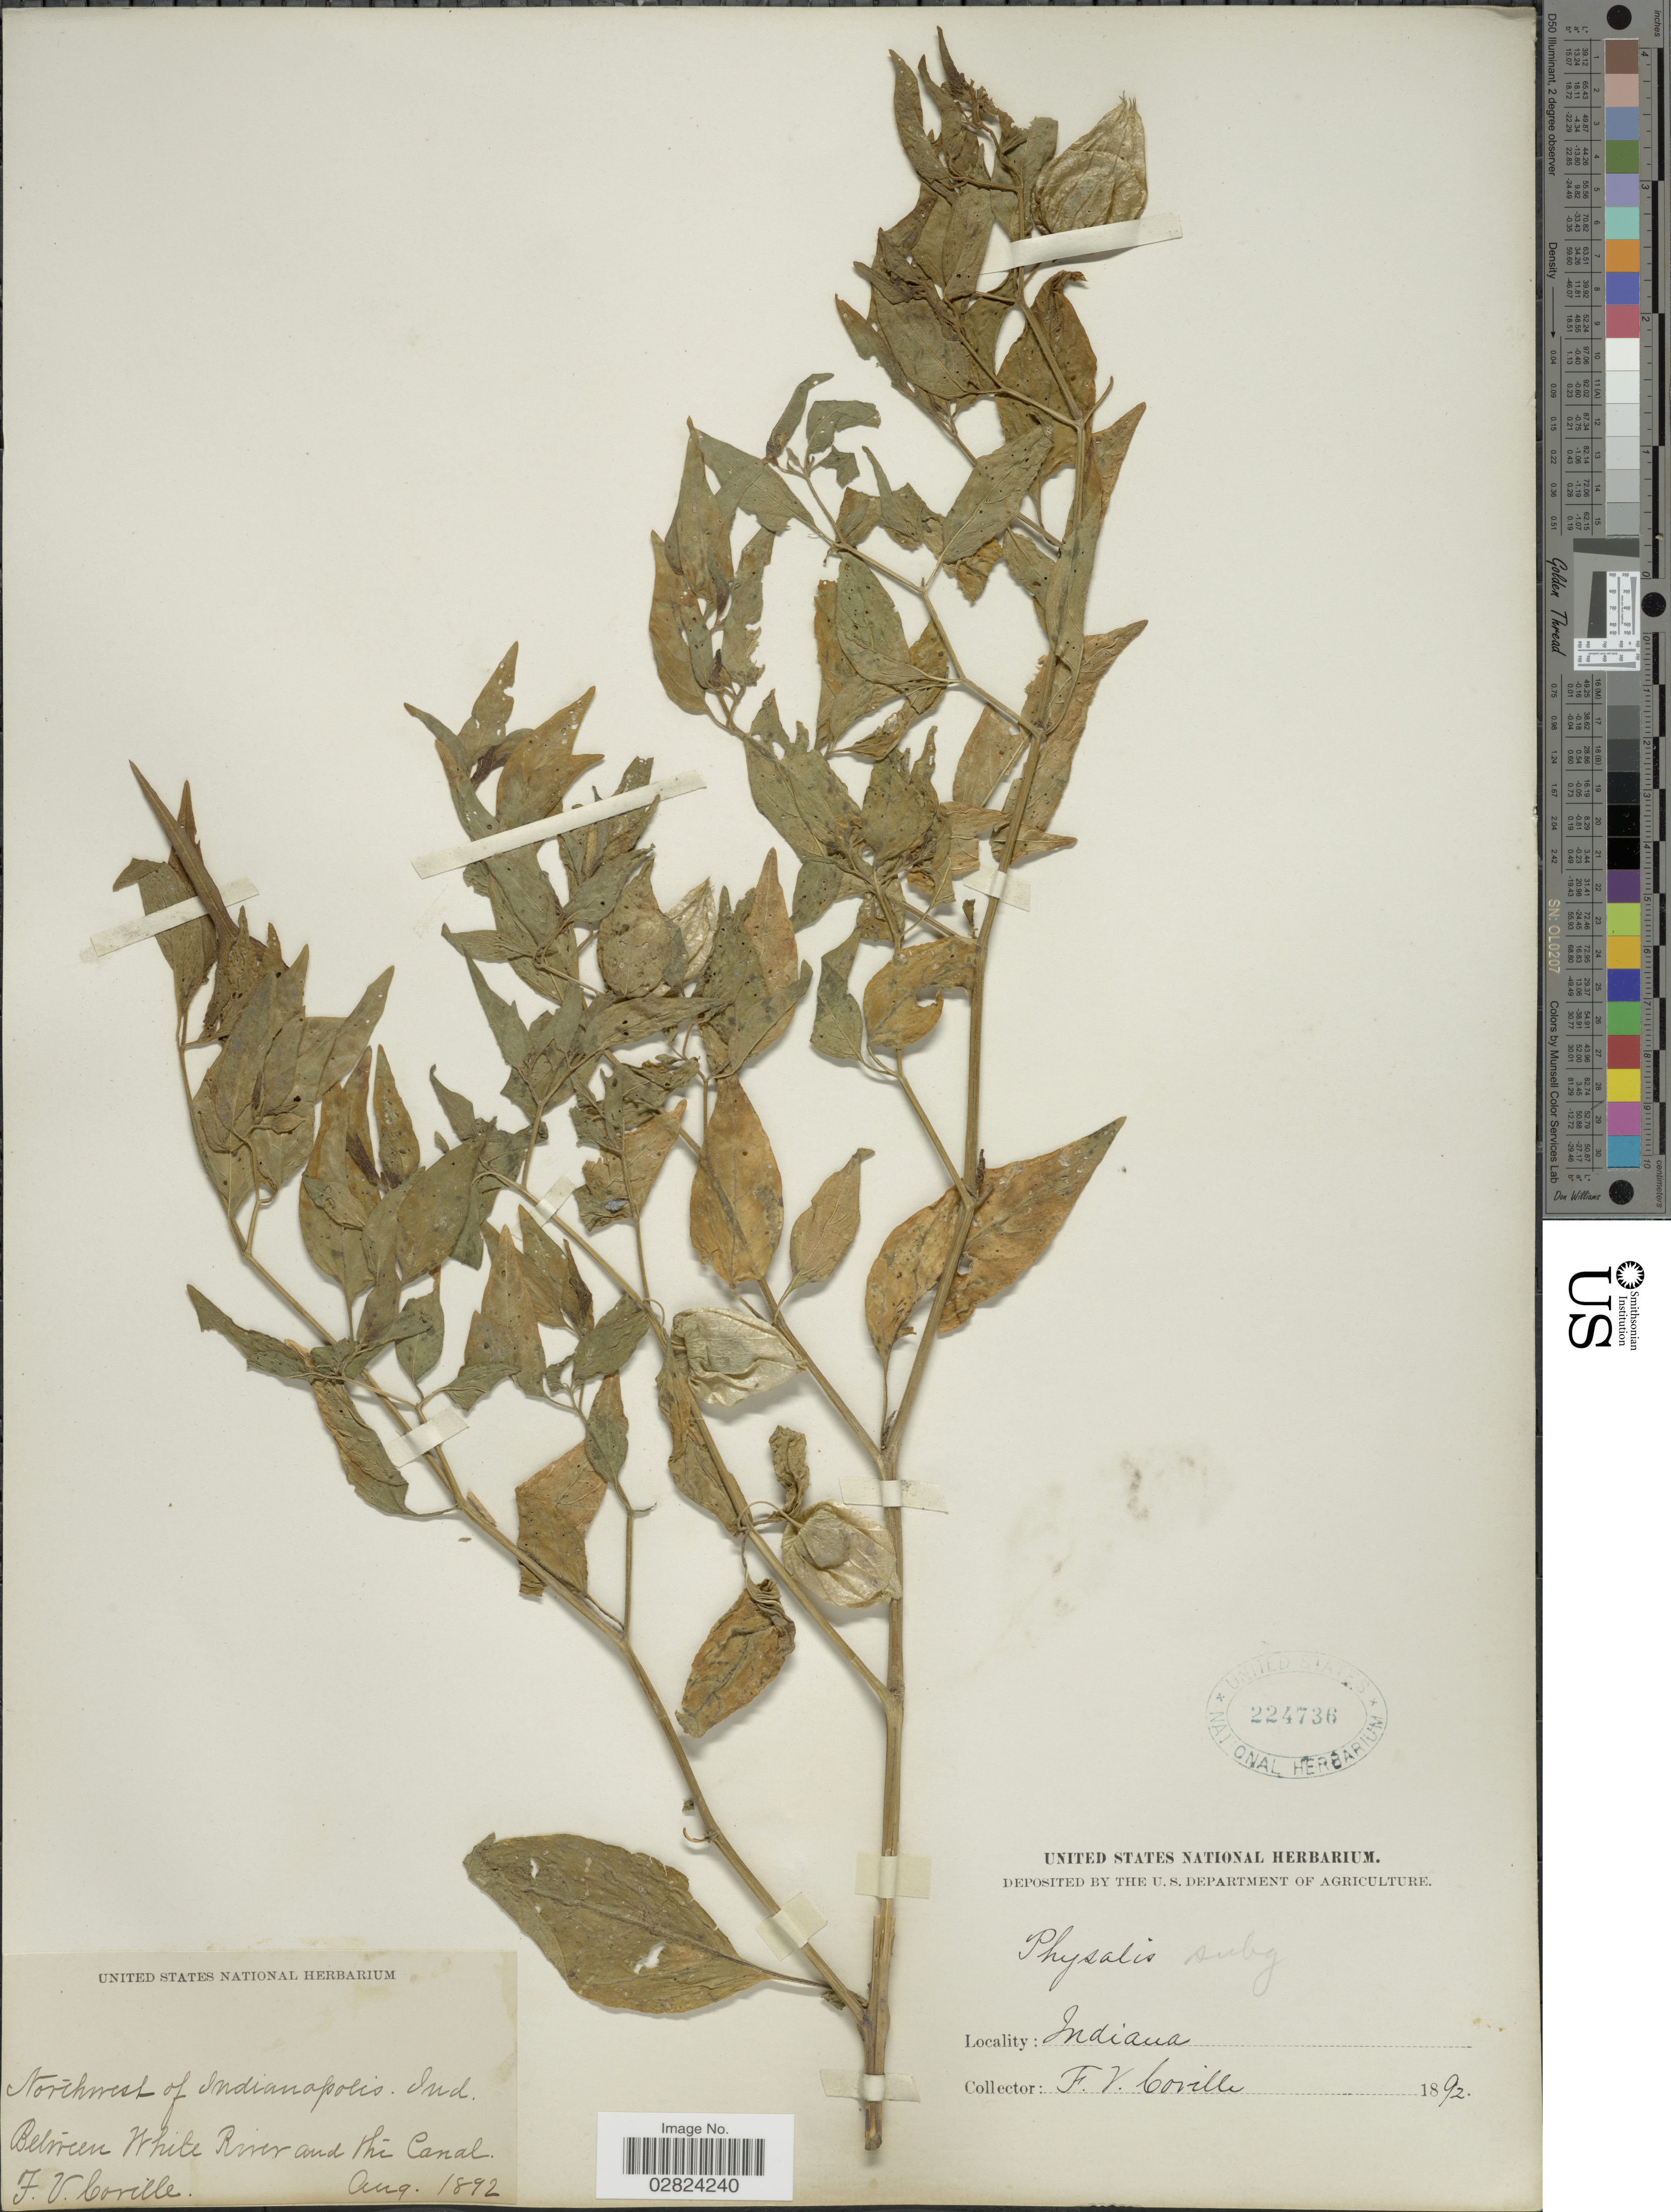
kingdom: Plantae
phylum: Tracheophyta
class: Magnoliopsida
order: Solanales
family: Solanaceae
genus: Physalis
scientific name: Physalis subglabrata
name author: Mack. & Bush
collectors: F. V. Coville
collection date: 1892-08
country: United States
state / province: Indiana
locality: Northwest of Indianapolis, Ind., between White River and the Canal.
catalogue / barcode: US 224736